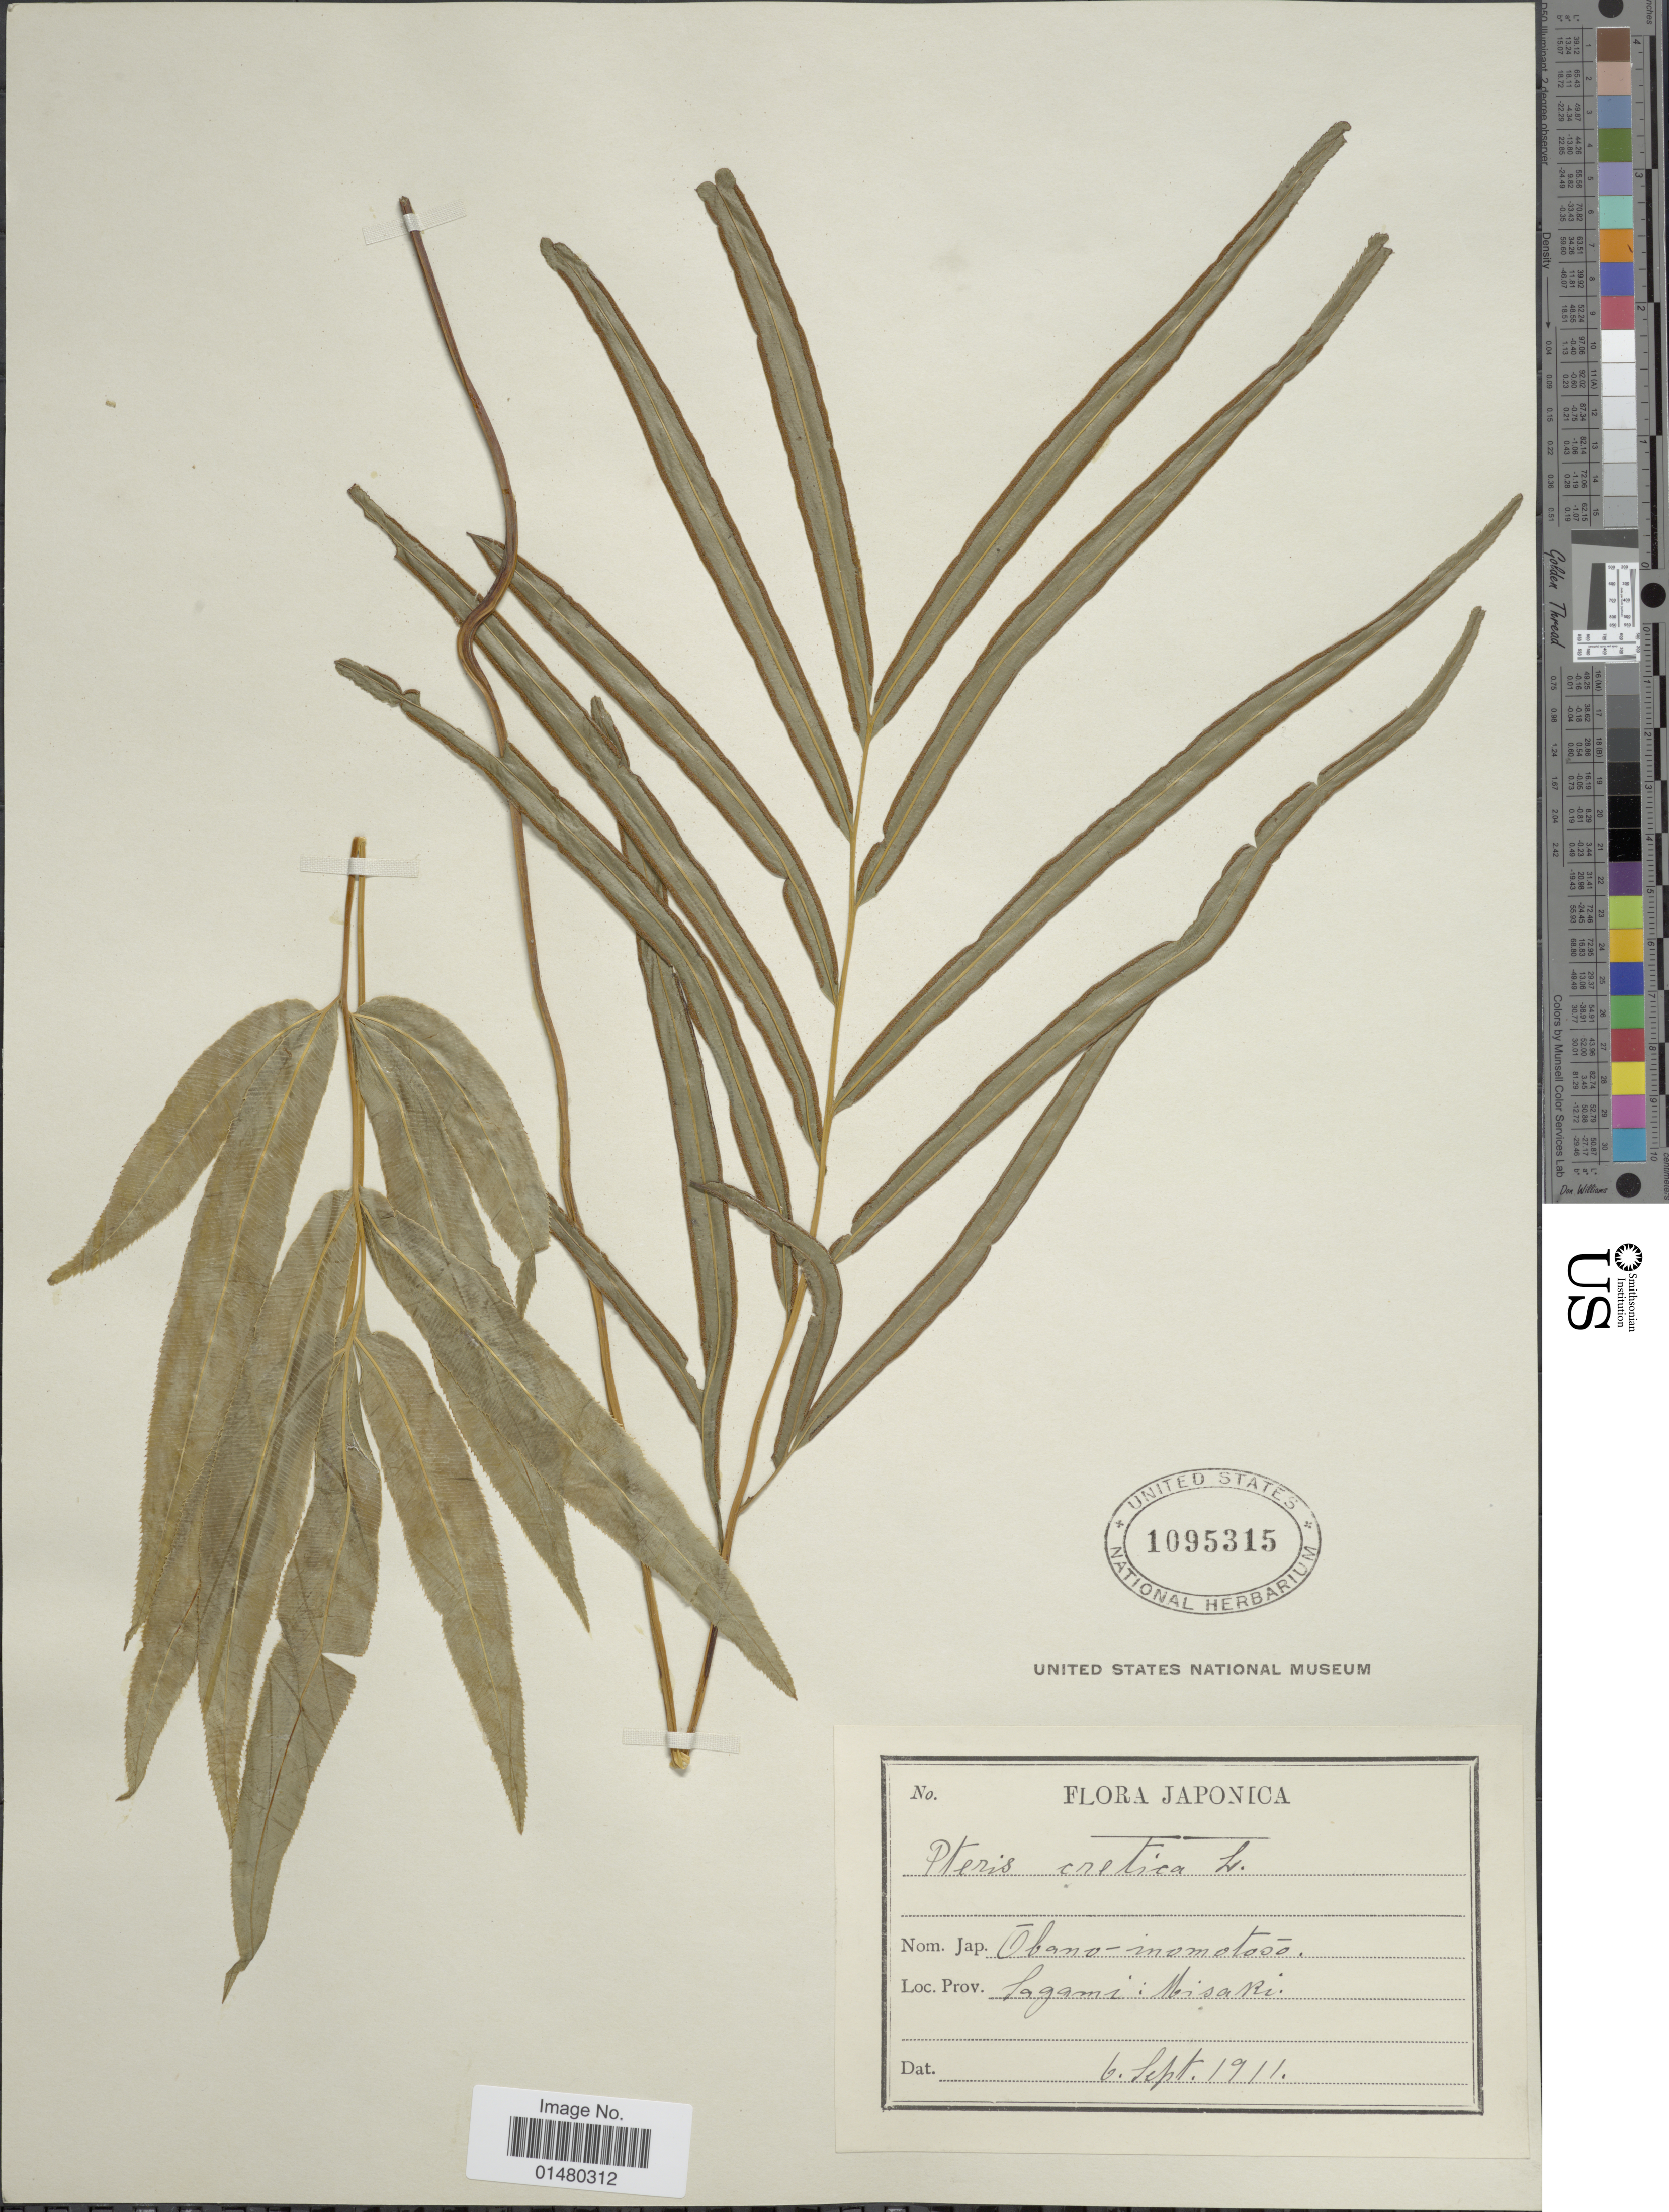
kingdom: Plantae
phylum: Tracheophyta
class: Polypodiopsida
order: Polypodiales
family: Pteridaceae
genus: Pteris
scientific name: Pteris cretica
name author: L.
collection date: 1911-09-06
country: Japan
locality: Sagami: Misaki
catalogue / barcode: US 1095315